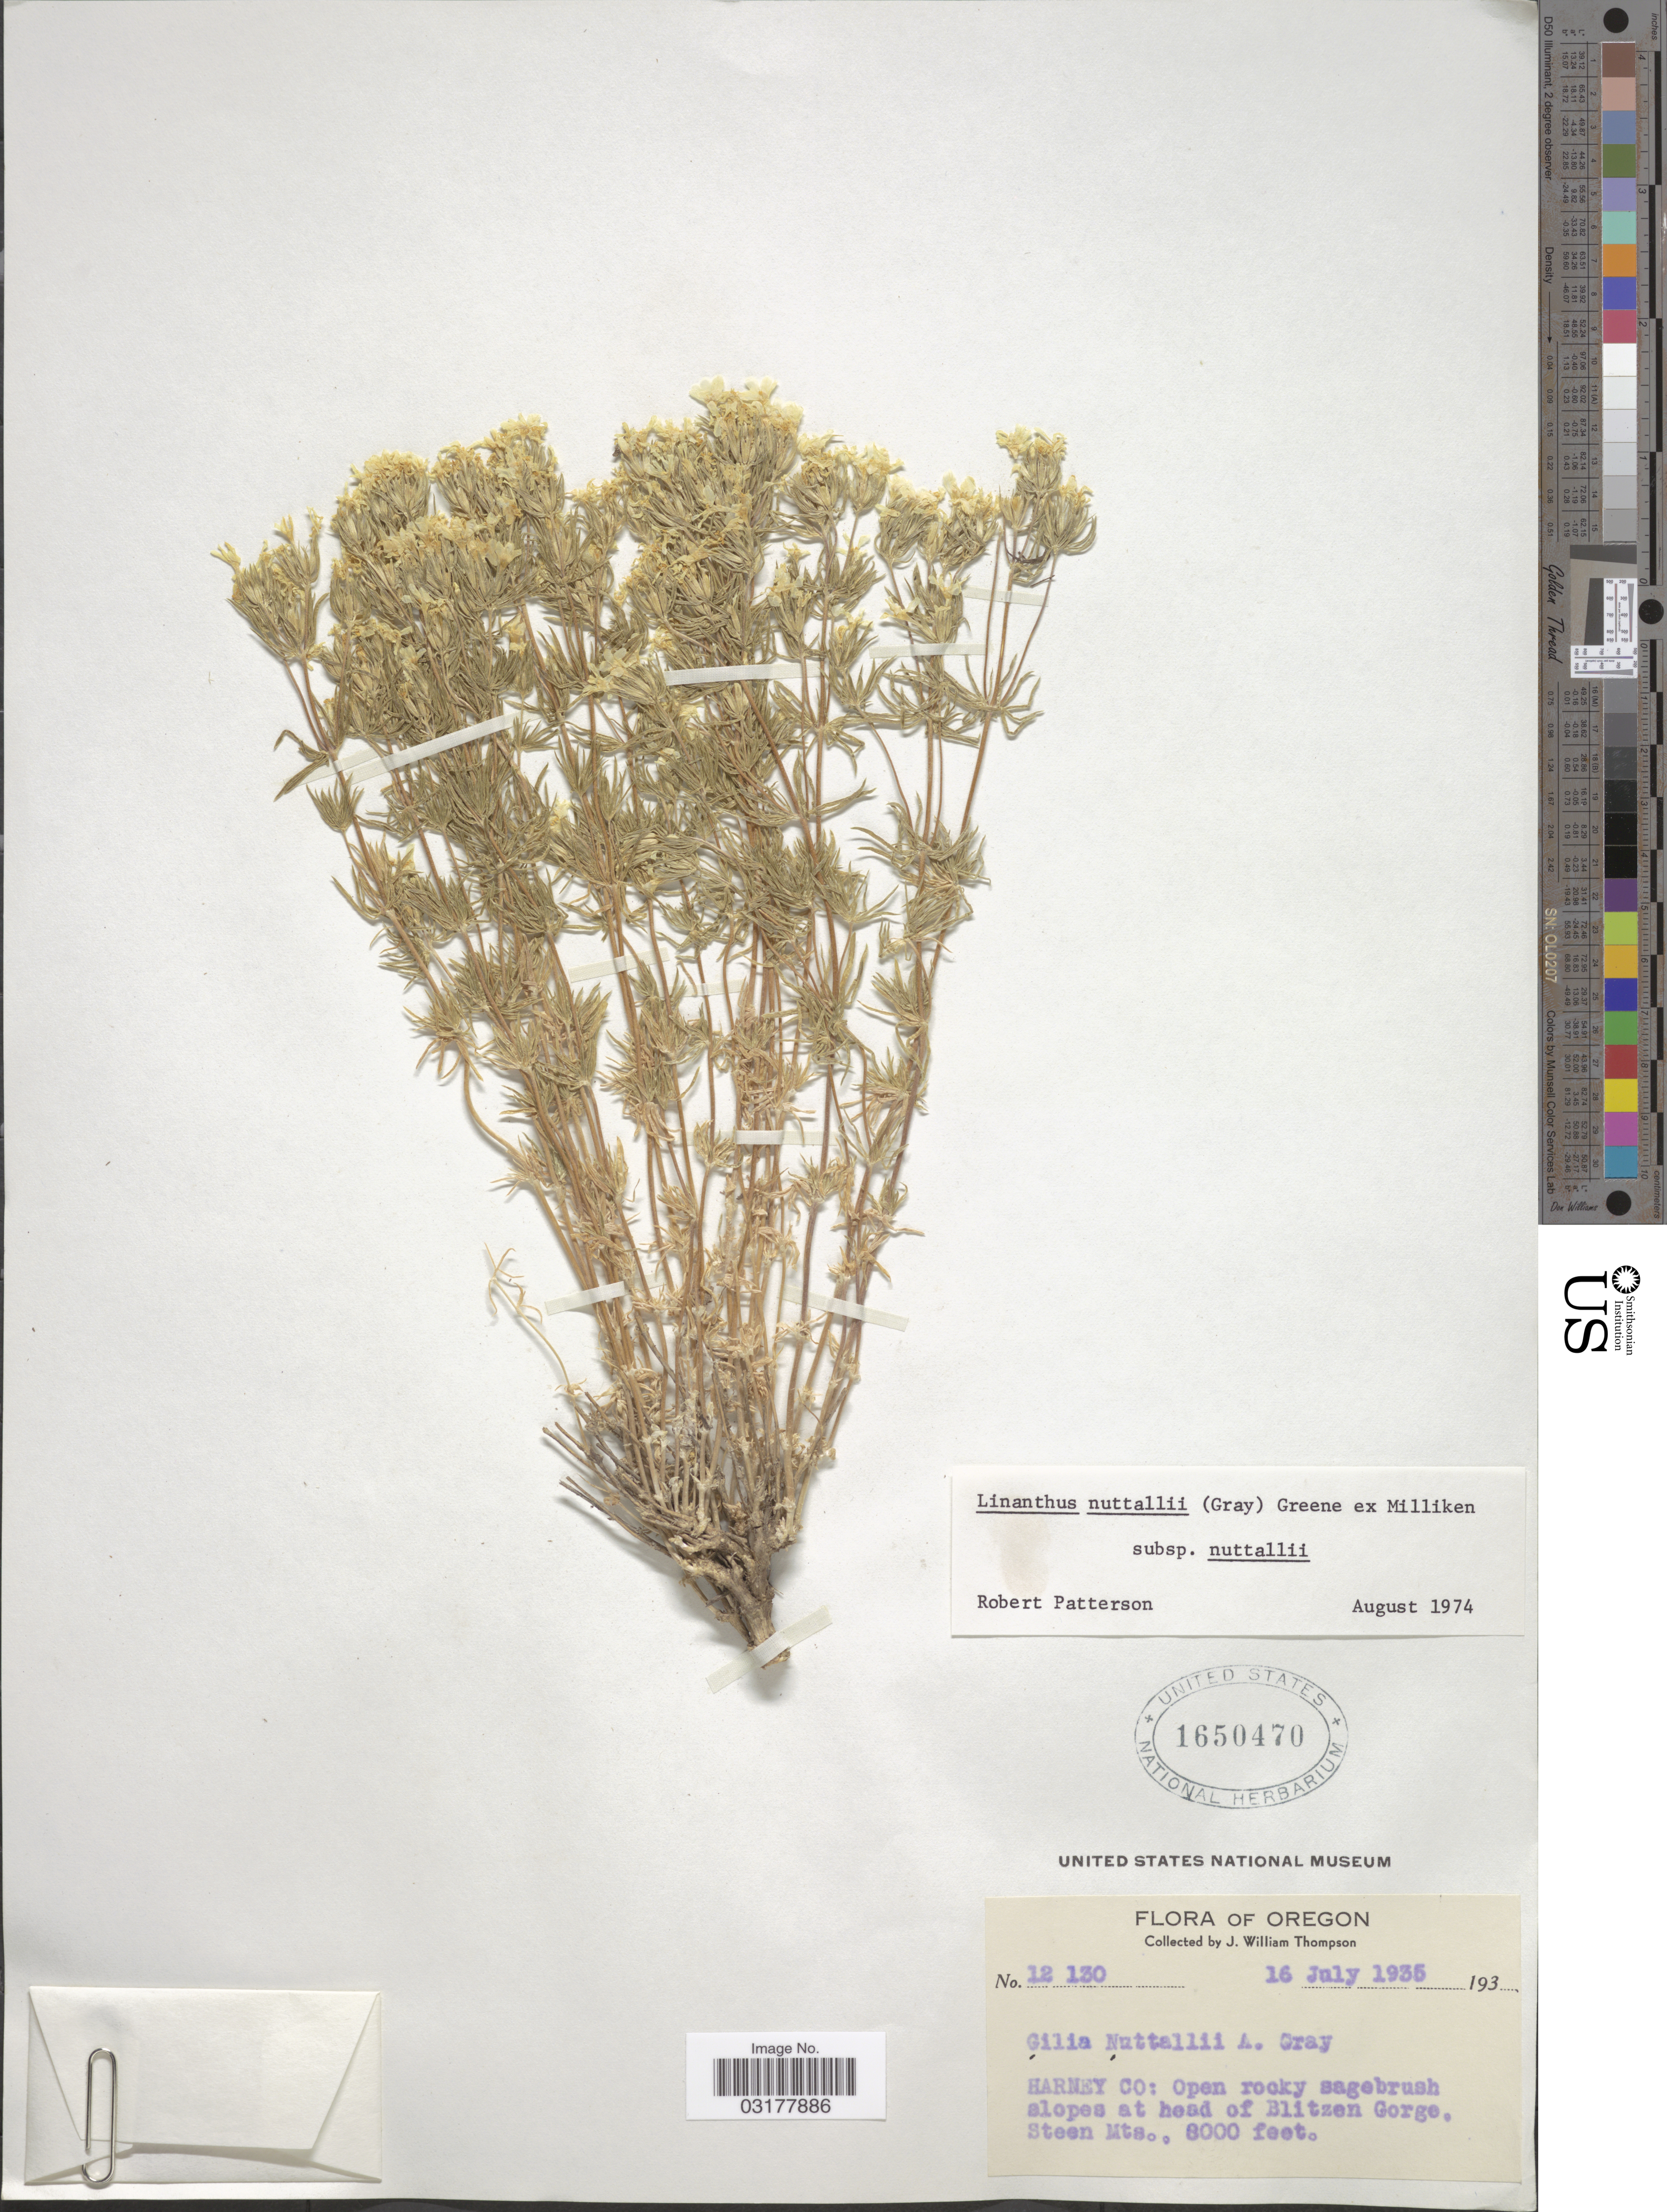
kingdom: Plantae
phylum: Tracheophyta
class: Magnoliopsida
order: Ericales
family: Polemoniaceae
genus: Leptosiphon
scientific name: Leptosiphon nuttallii subsp. nuttallii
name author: (A. Gray) J.M. Porter & L.A. Johnson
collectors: J. W. Thompson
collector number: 12130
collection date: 1935-07-16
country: United States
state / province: Oregon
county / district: Harney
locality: Harney Co: Open rocky sagebrush slopes at head of Blitzen Gorge. Steen Mts.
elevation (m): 2438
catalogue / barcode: US 1650470